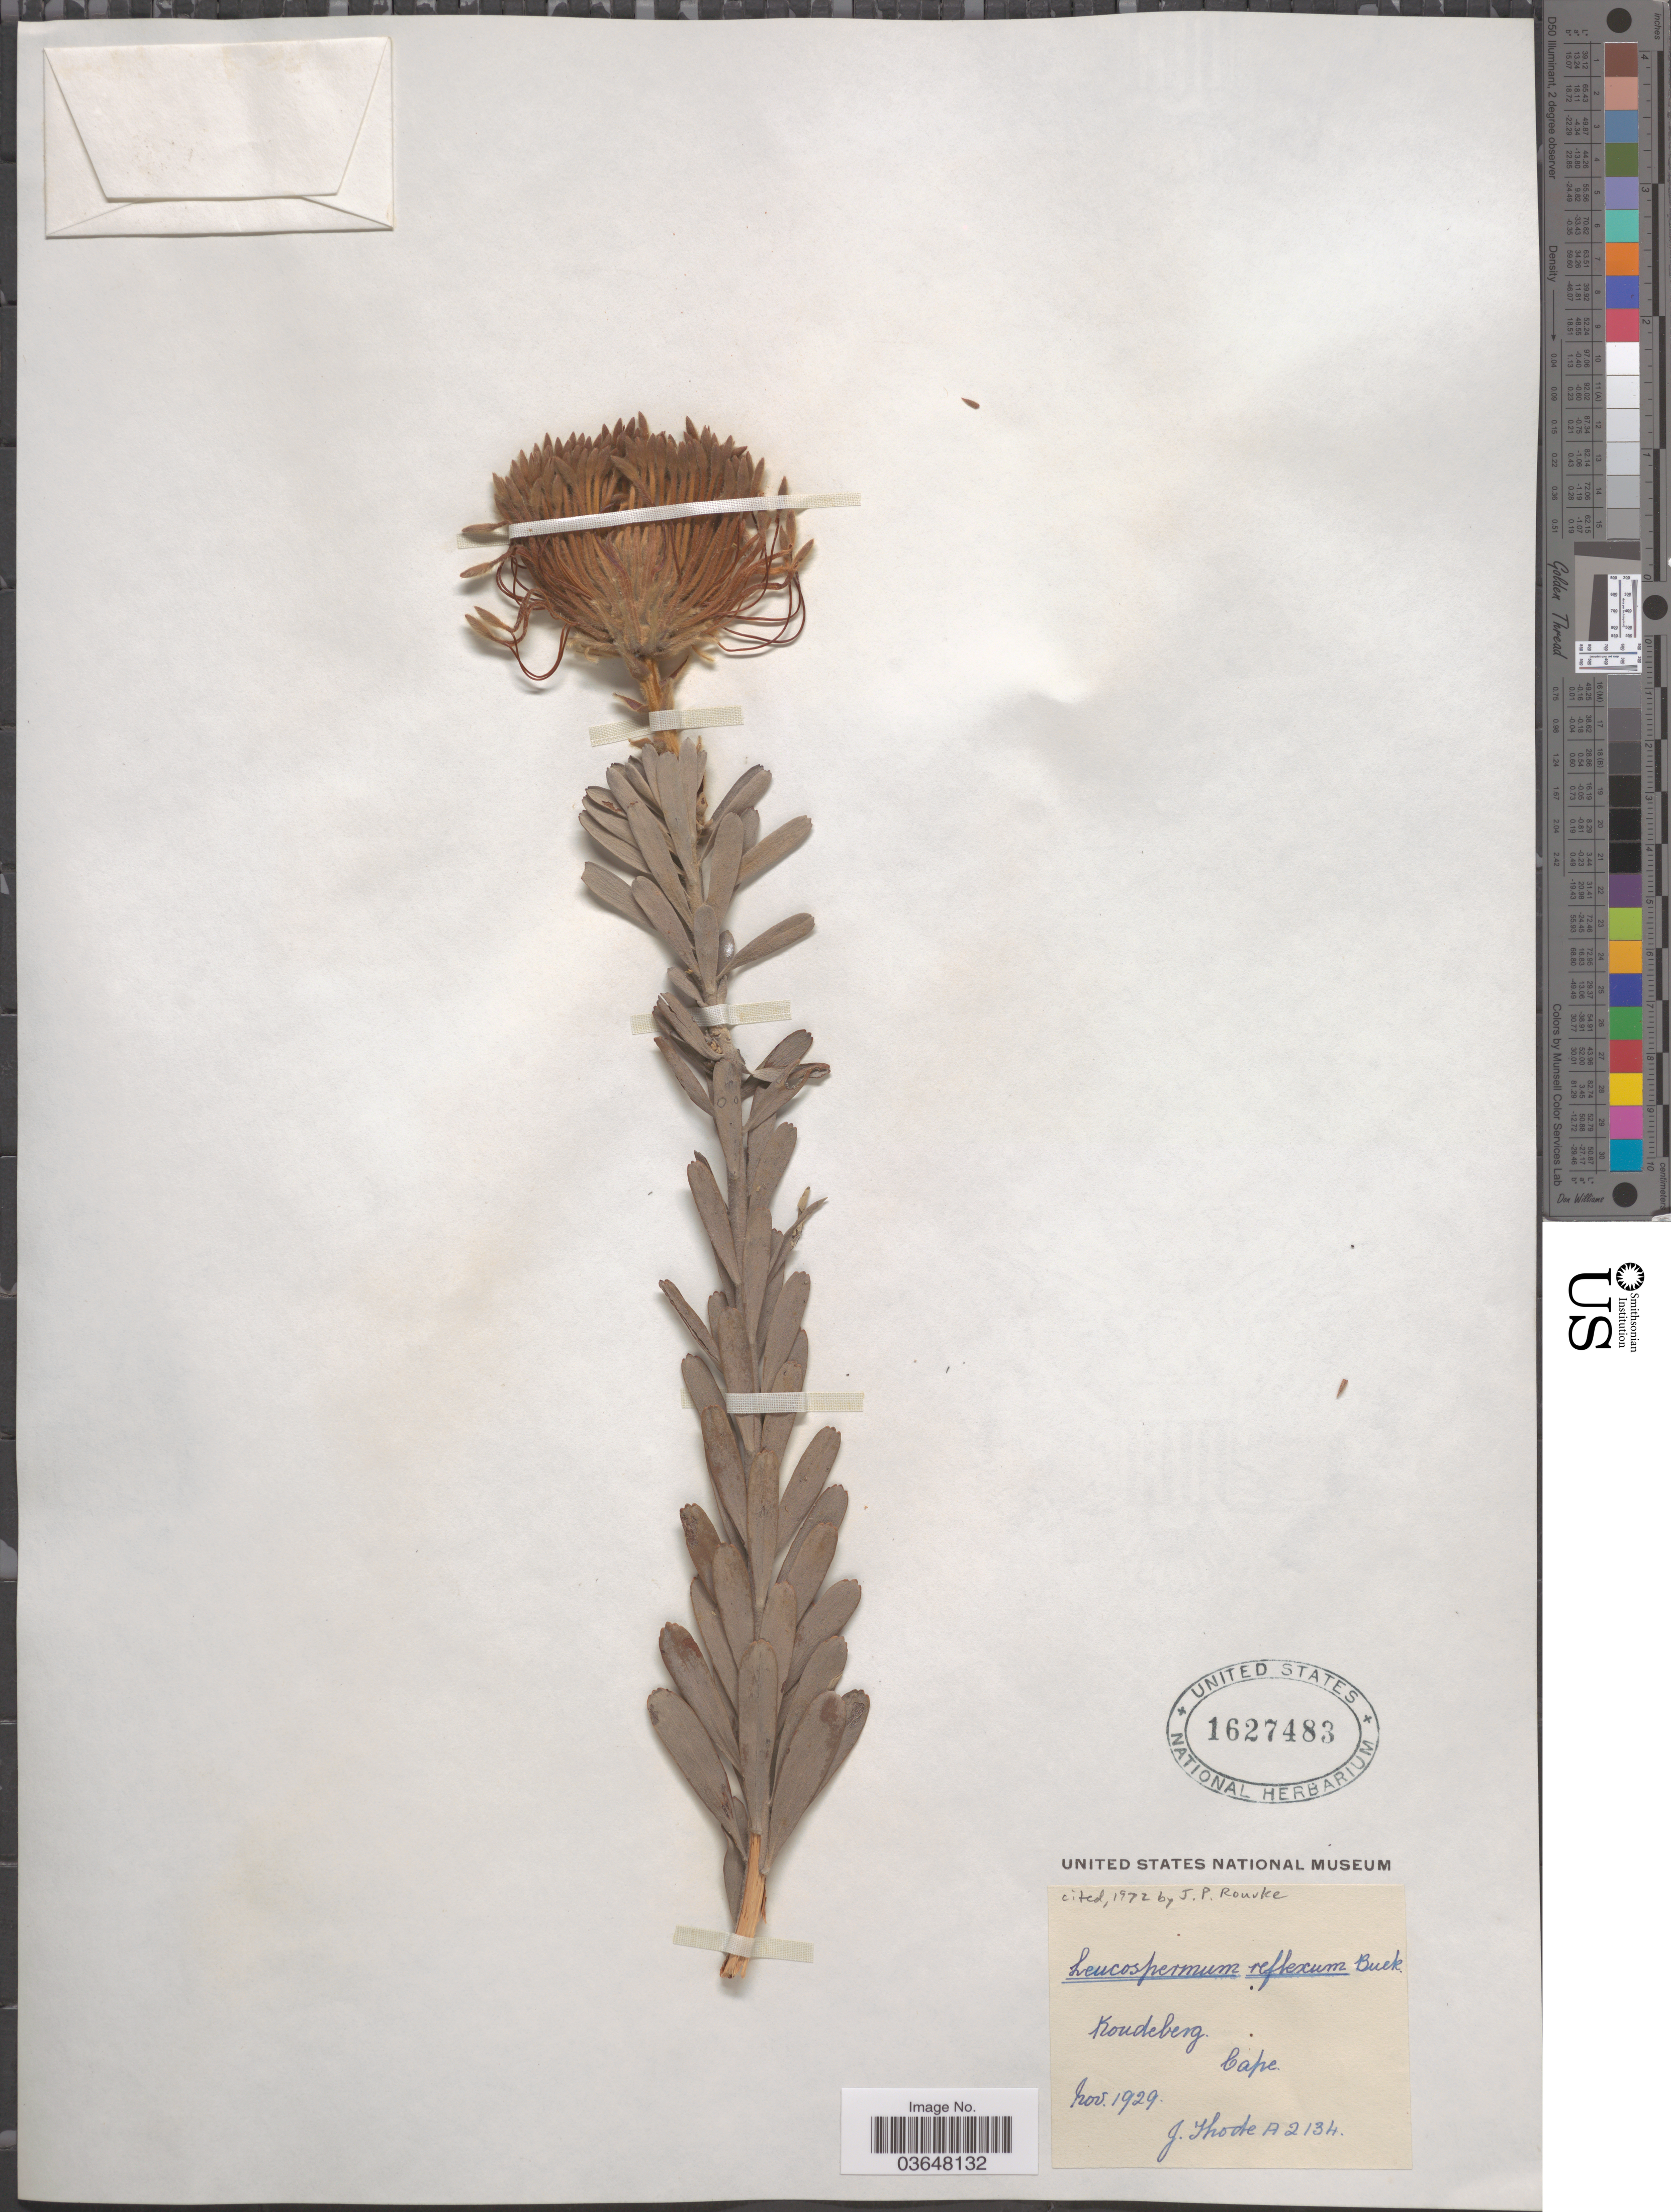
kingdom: Plantae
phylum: Tracheophyta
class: Magnoliopsida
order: Proteales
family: Proteaceae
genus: Leucospermum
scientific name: Leucospermum reflexum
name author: H. Buek ex Meisn.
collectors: J. Thode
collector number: A2134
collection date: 1929-11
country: South Africa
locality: Koudeberg. Cape.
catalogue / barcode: US 1627483